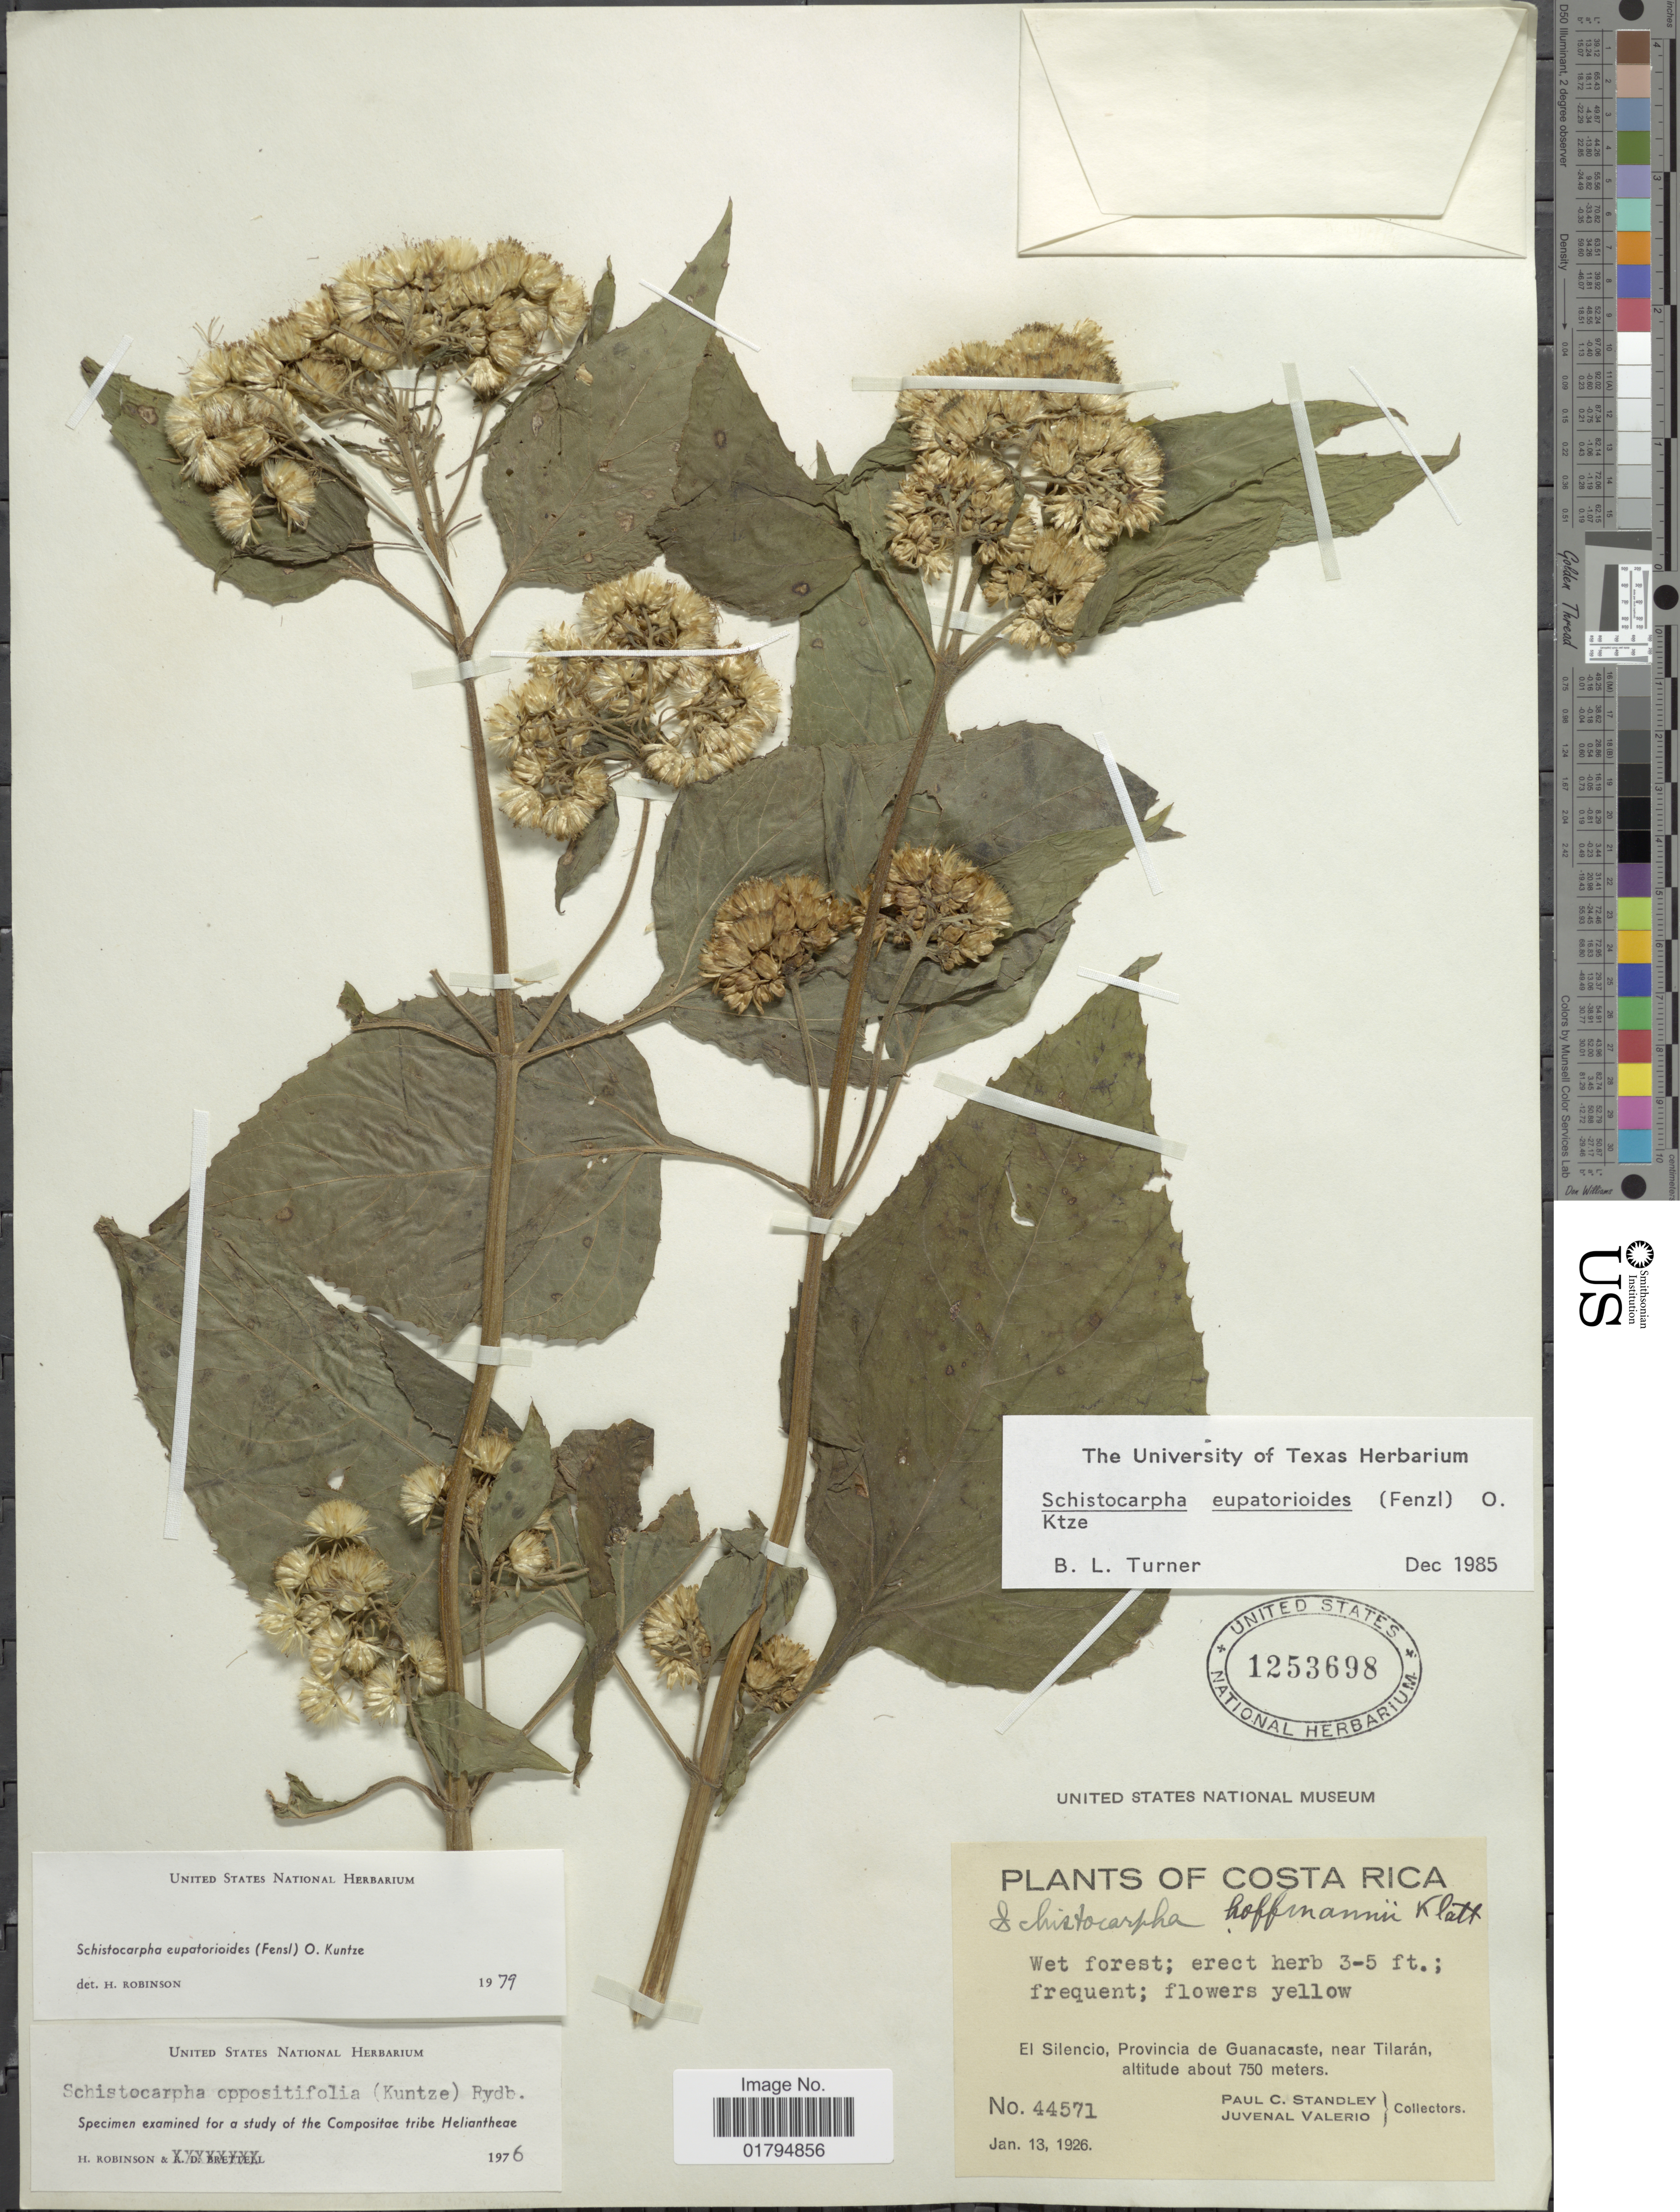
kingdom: Plantae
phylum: Tracheophyta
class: Magnoliopsida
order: Asterales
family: Asteraceae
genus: Schistocarpha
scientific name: Schistocarpha eupatorioides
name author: (Fenzl) Kuntze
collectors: P. C. Standley & J. Valerio R.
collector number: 44571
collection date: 1926-01-13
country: Costa Rica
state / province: Guanacaste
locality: El Silencio, near Tilaran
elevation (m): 750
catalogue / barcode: US 1253698